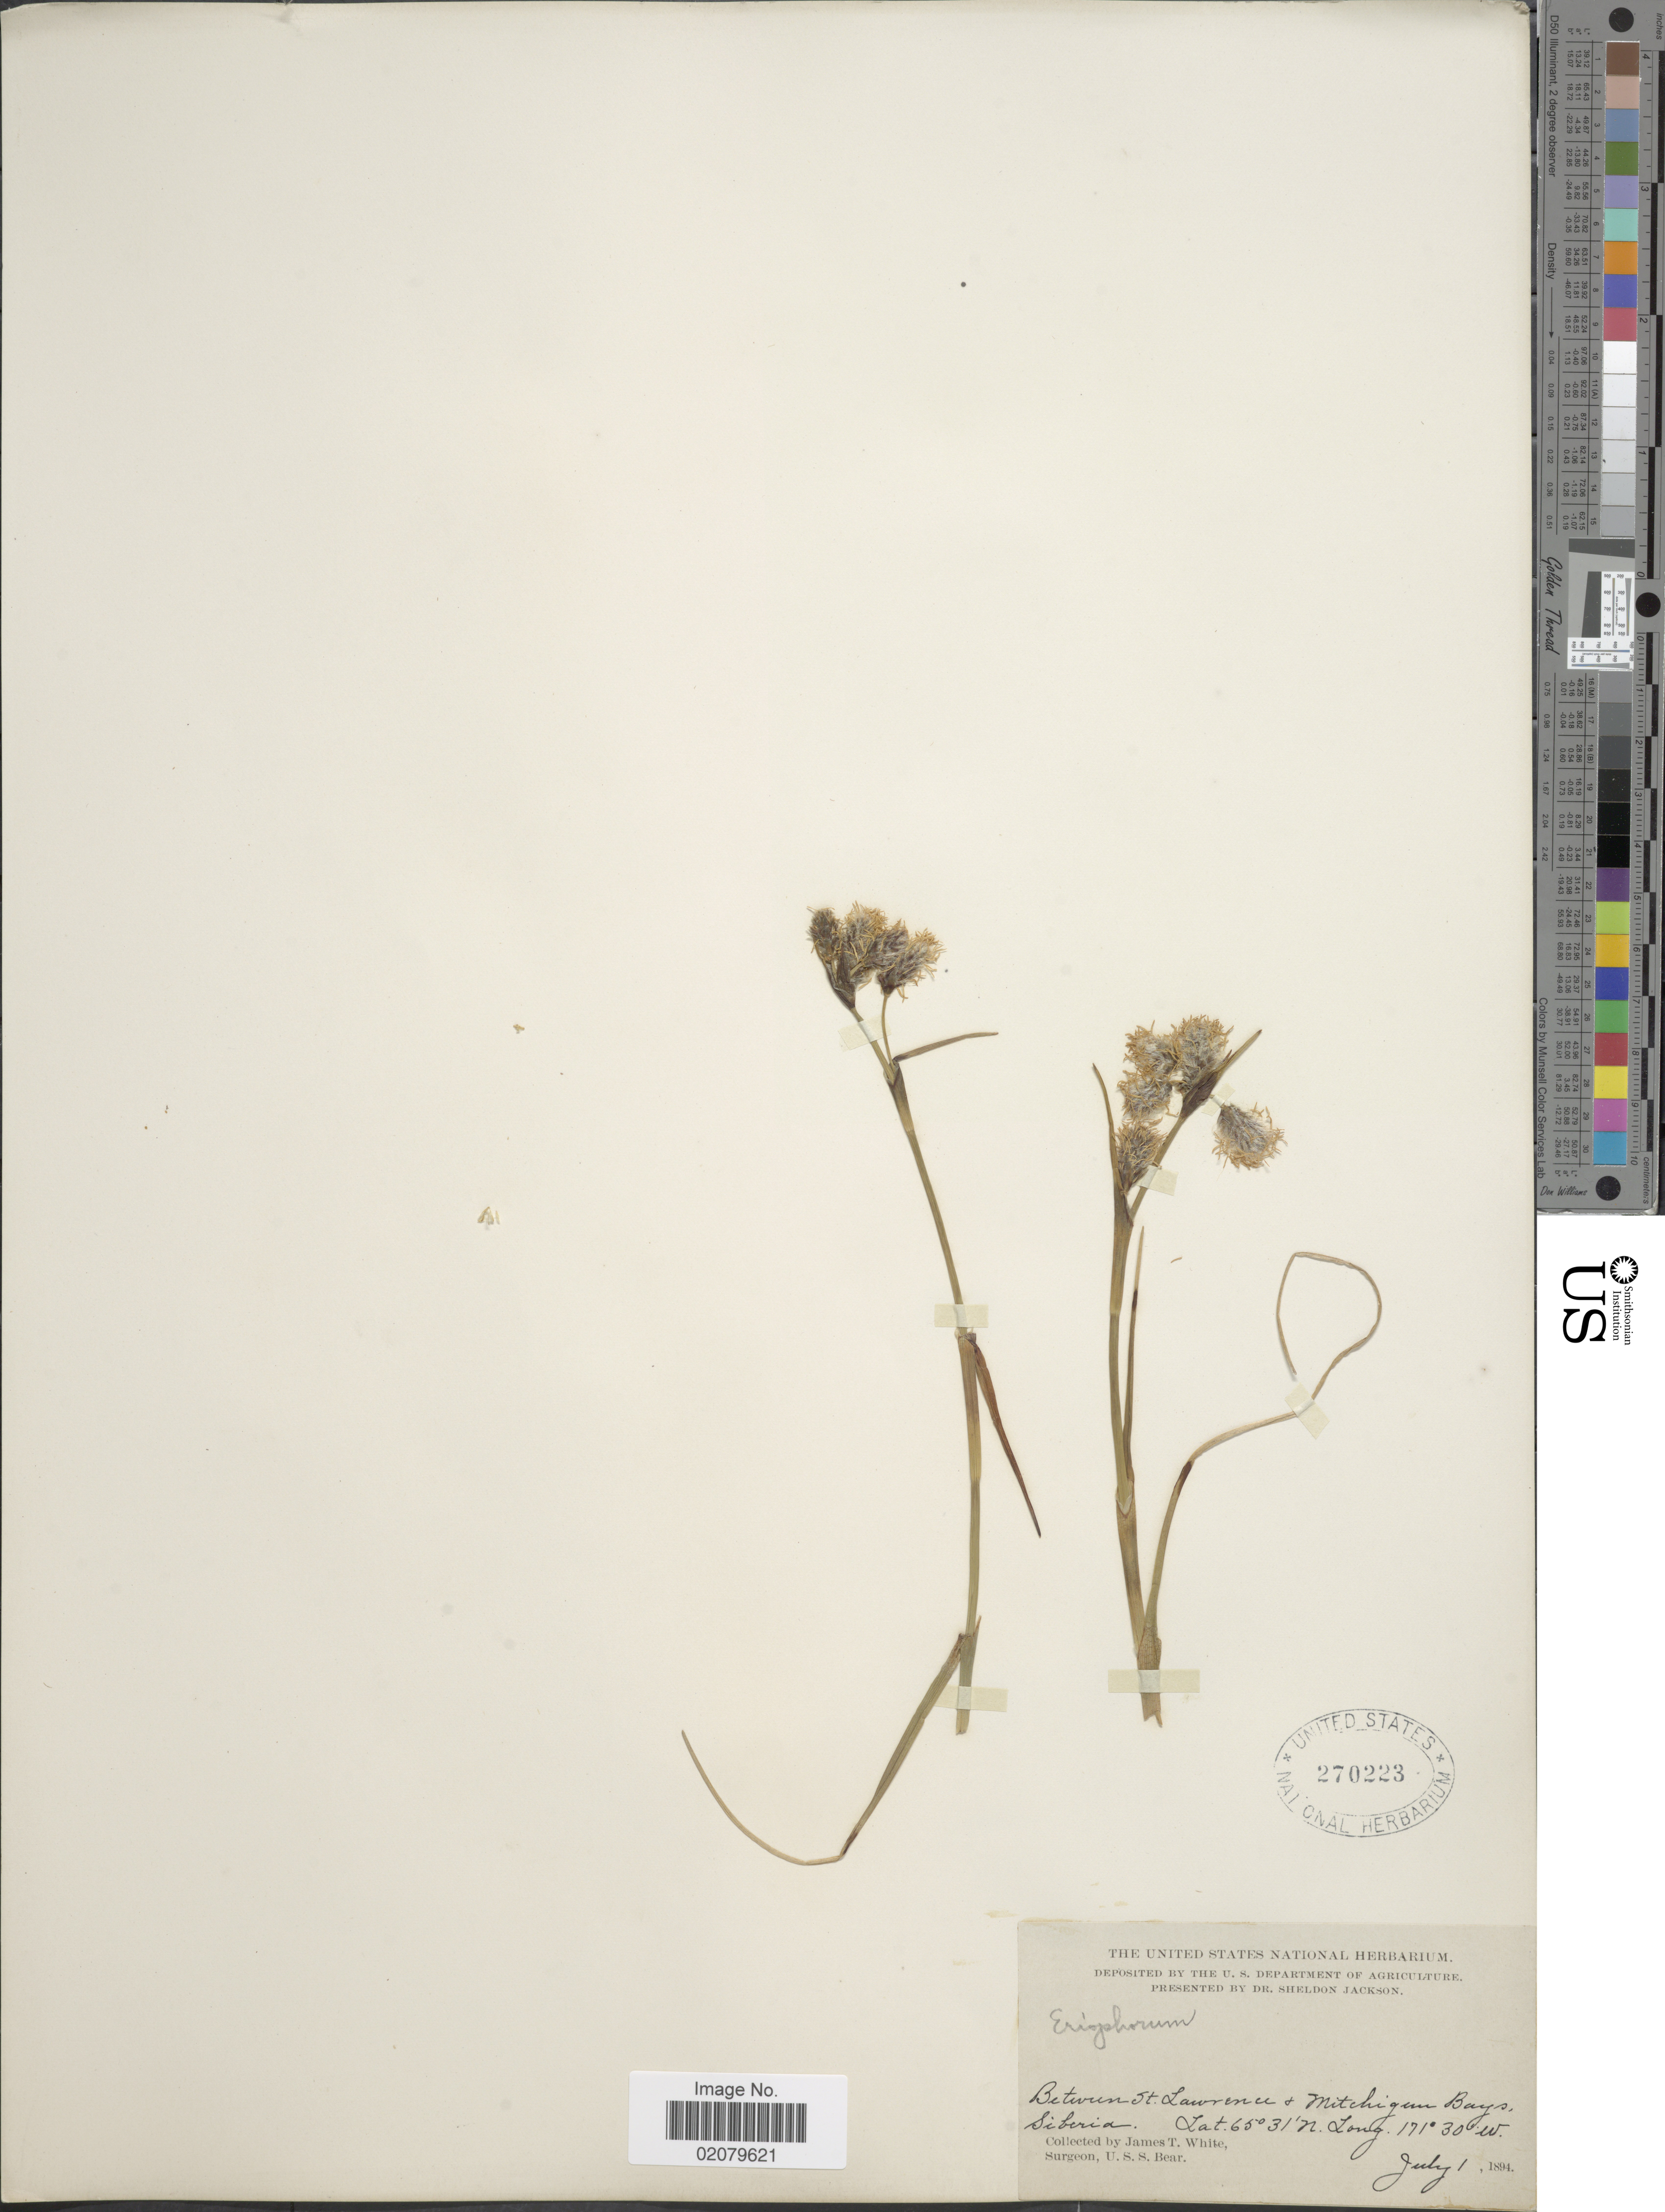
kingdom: Plantae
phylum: Tracheophyta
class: Liliopsida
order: Poales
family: Cyperaceae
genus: Eriophorum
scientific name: Eriophorum sp.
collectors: J. T. White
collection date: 1894-07-01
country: Russian Federation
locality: Between St. Lawrence & Mitchigan Bays, Siberia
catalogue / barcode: US 270223